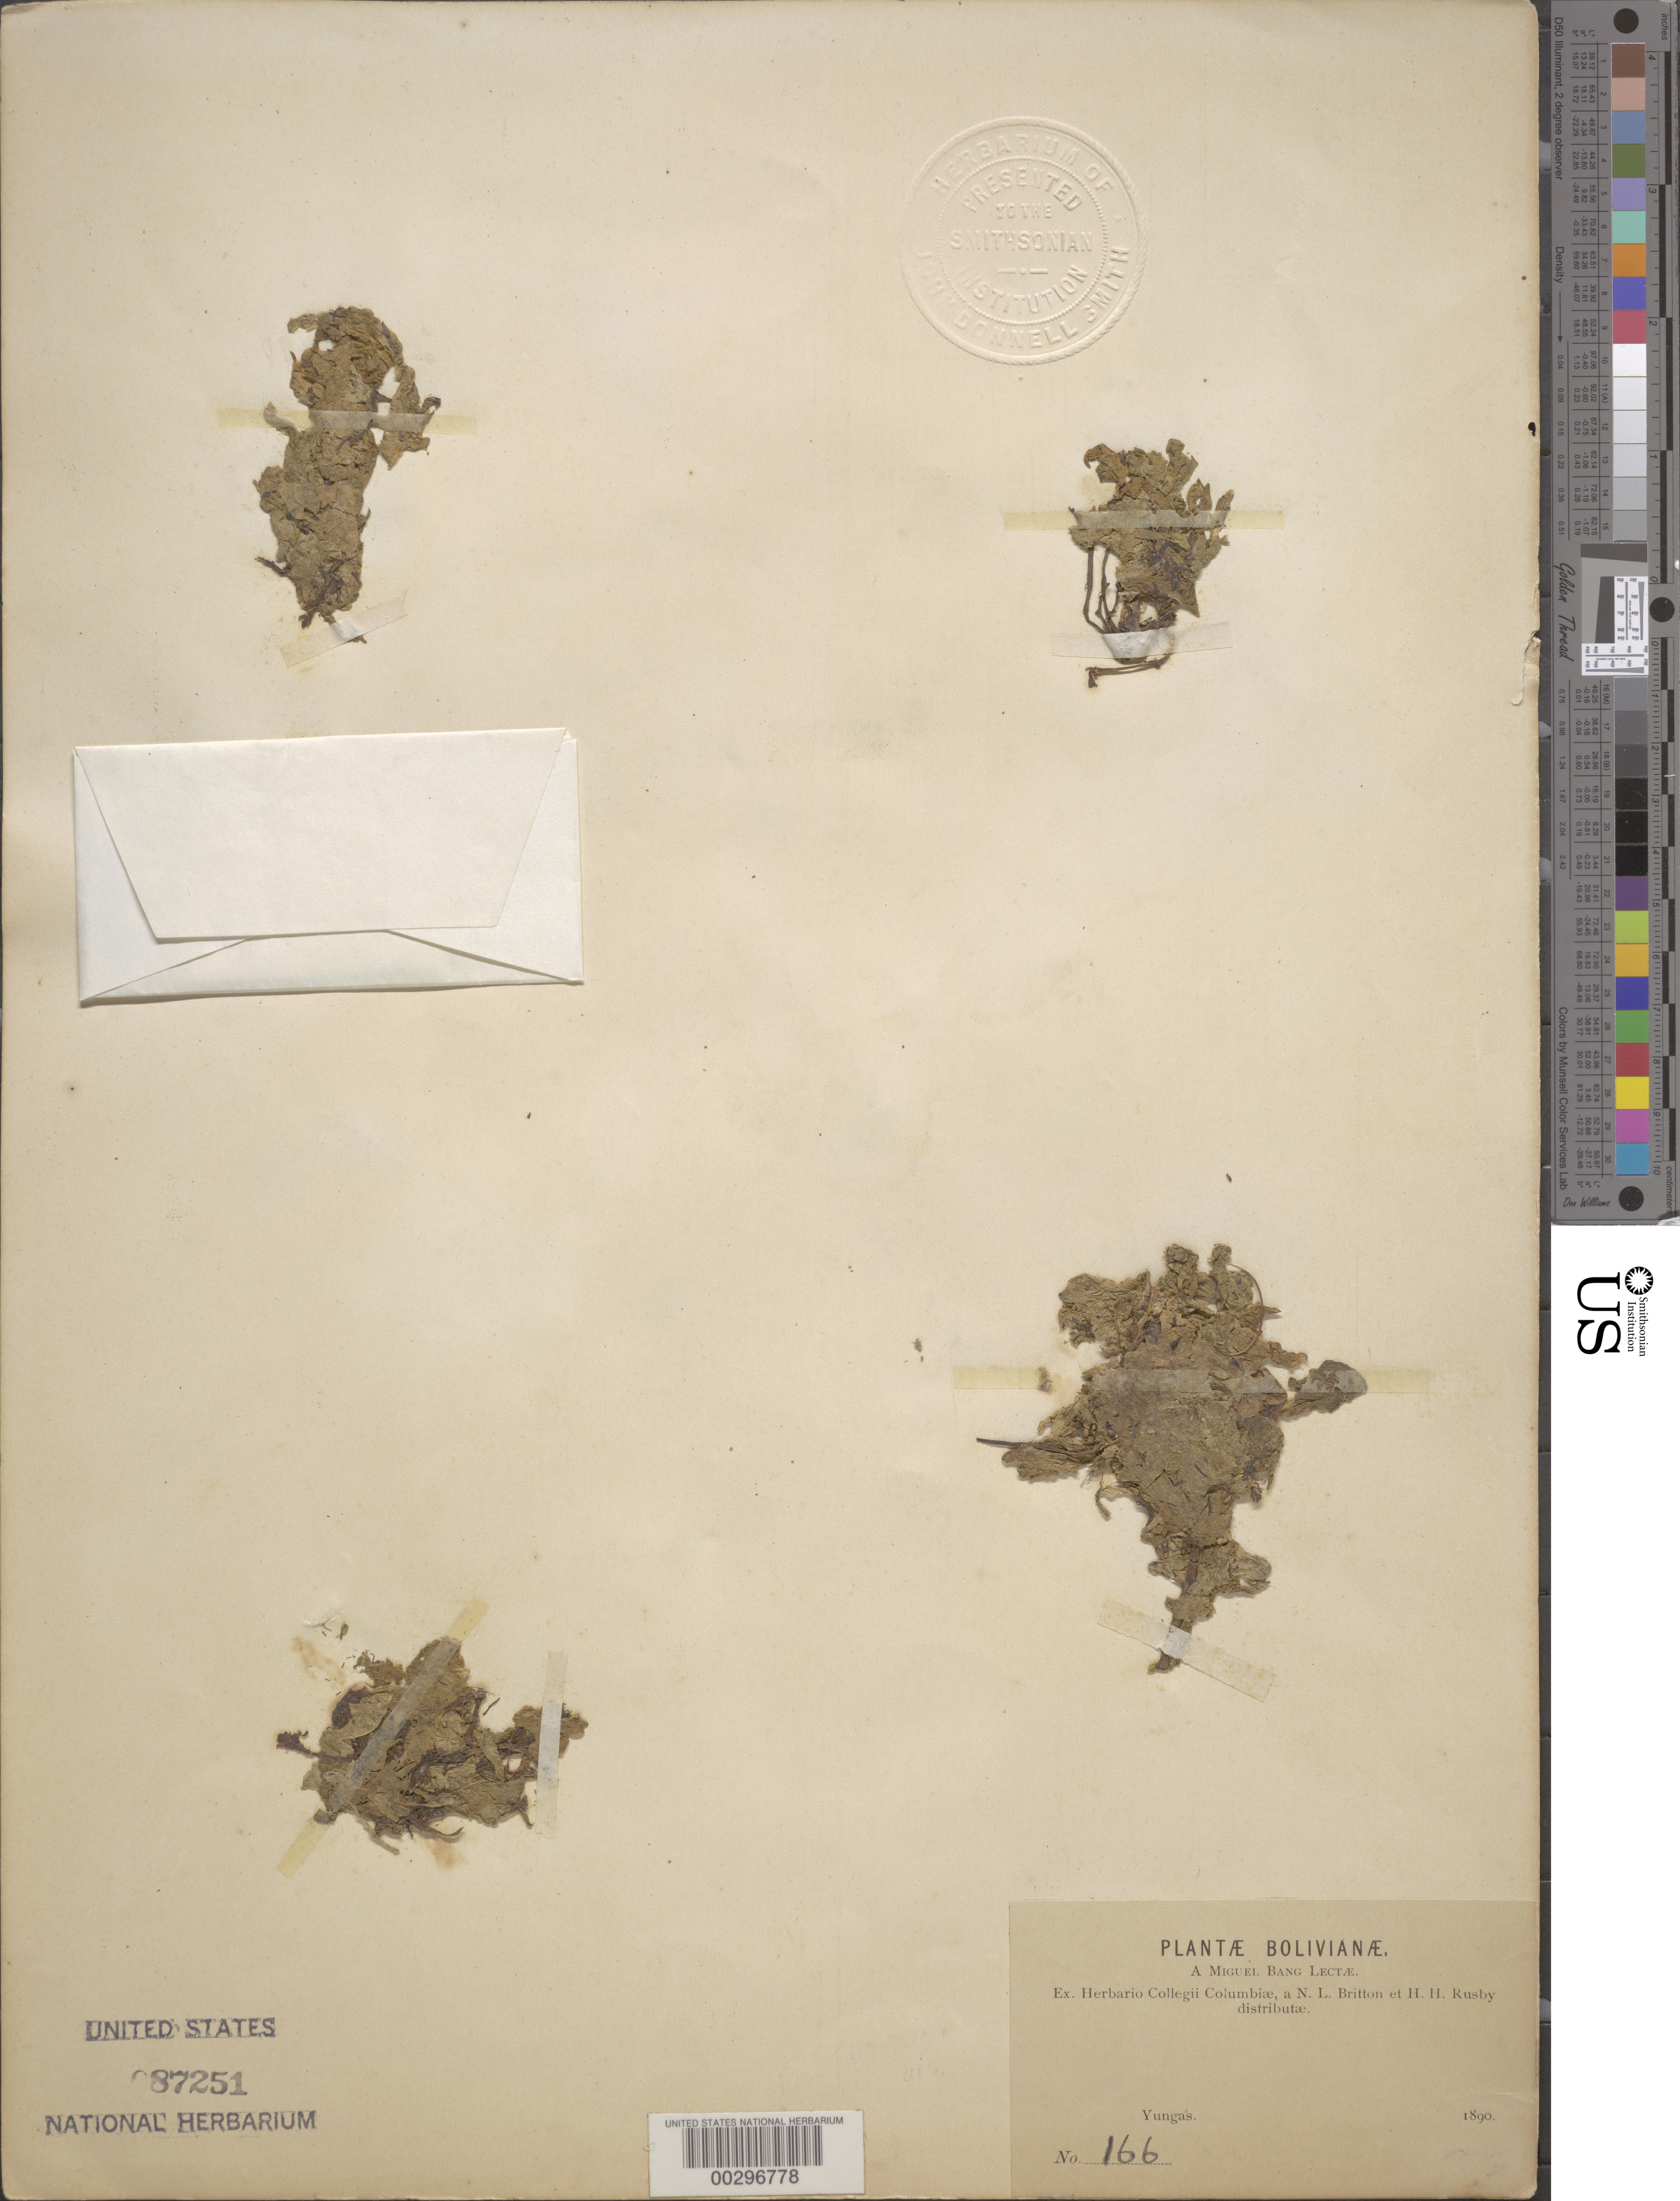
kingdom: Plantae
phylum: Tracheophyta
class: Magnoliopsida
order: Malpighiales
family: Podostemaceae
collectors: M. Bang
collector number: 166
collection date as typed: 1890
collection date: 1890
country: Bolivia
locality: Yungas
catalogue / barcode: US 87251